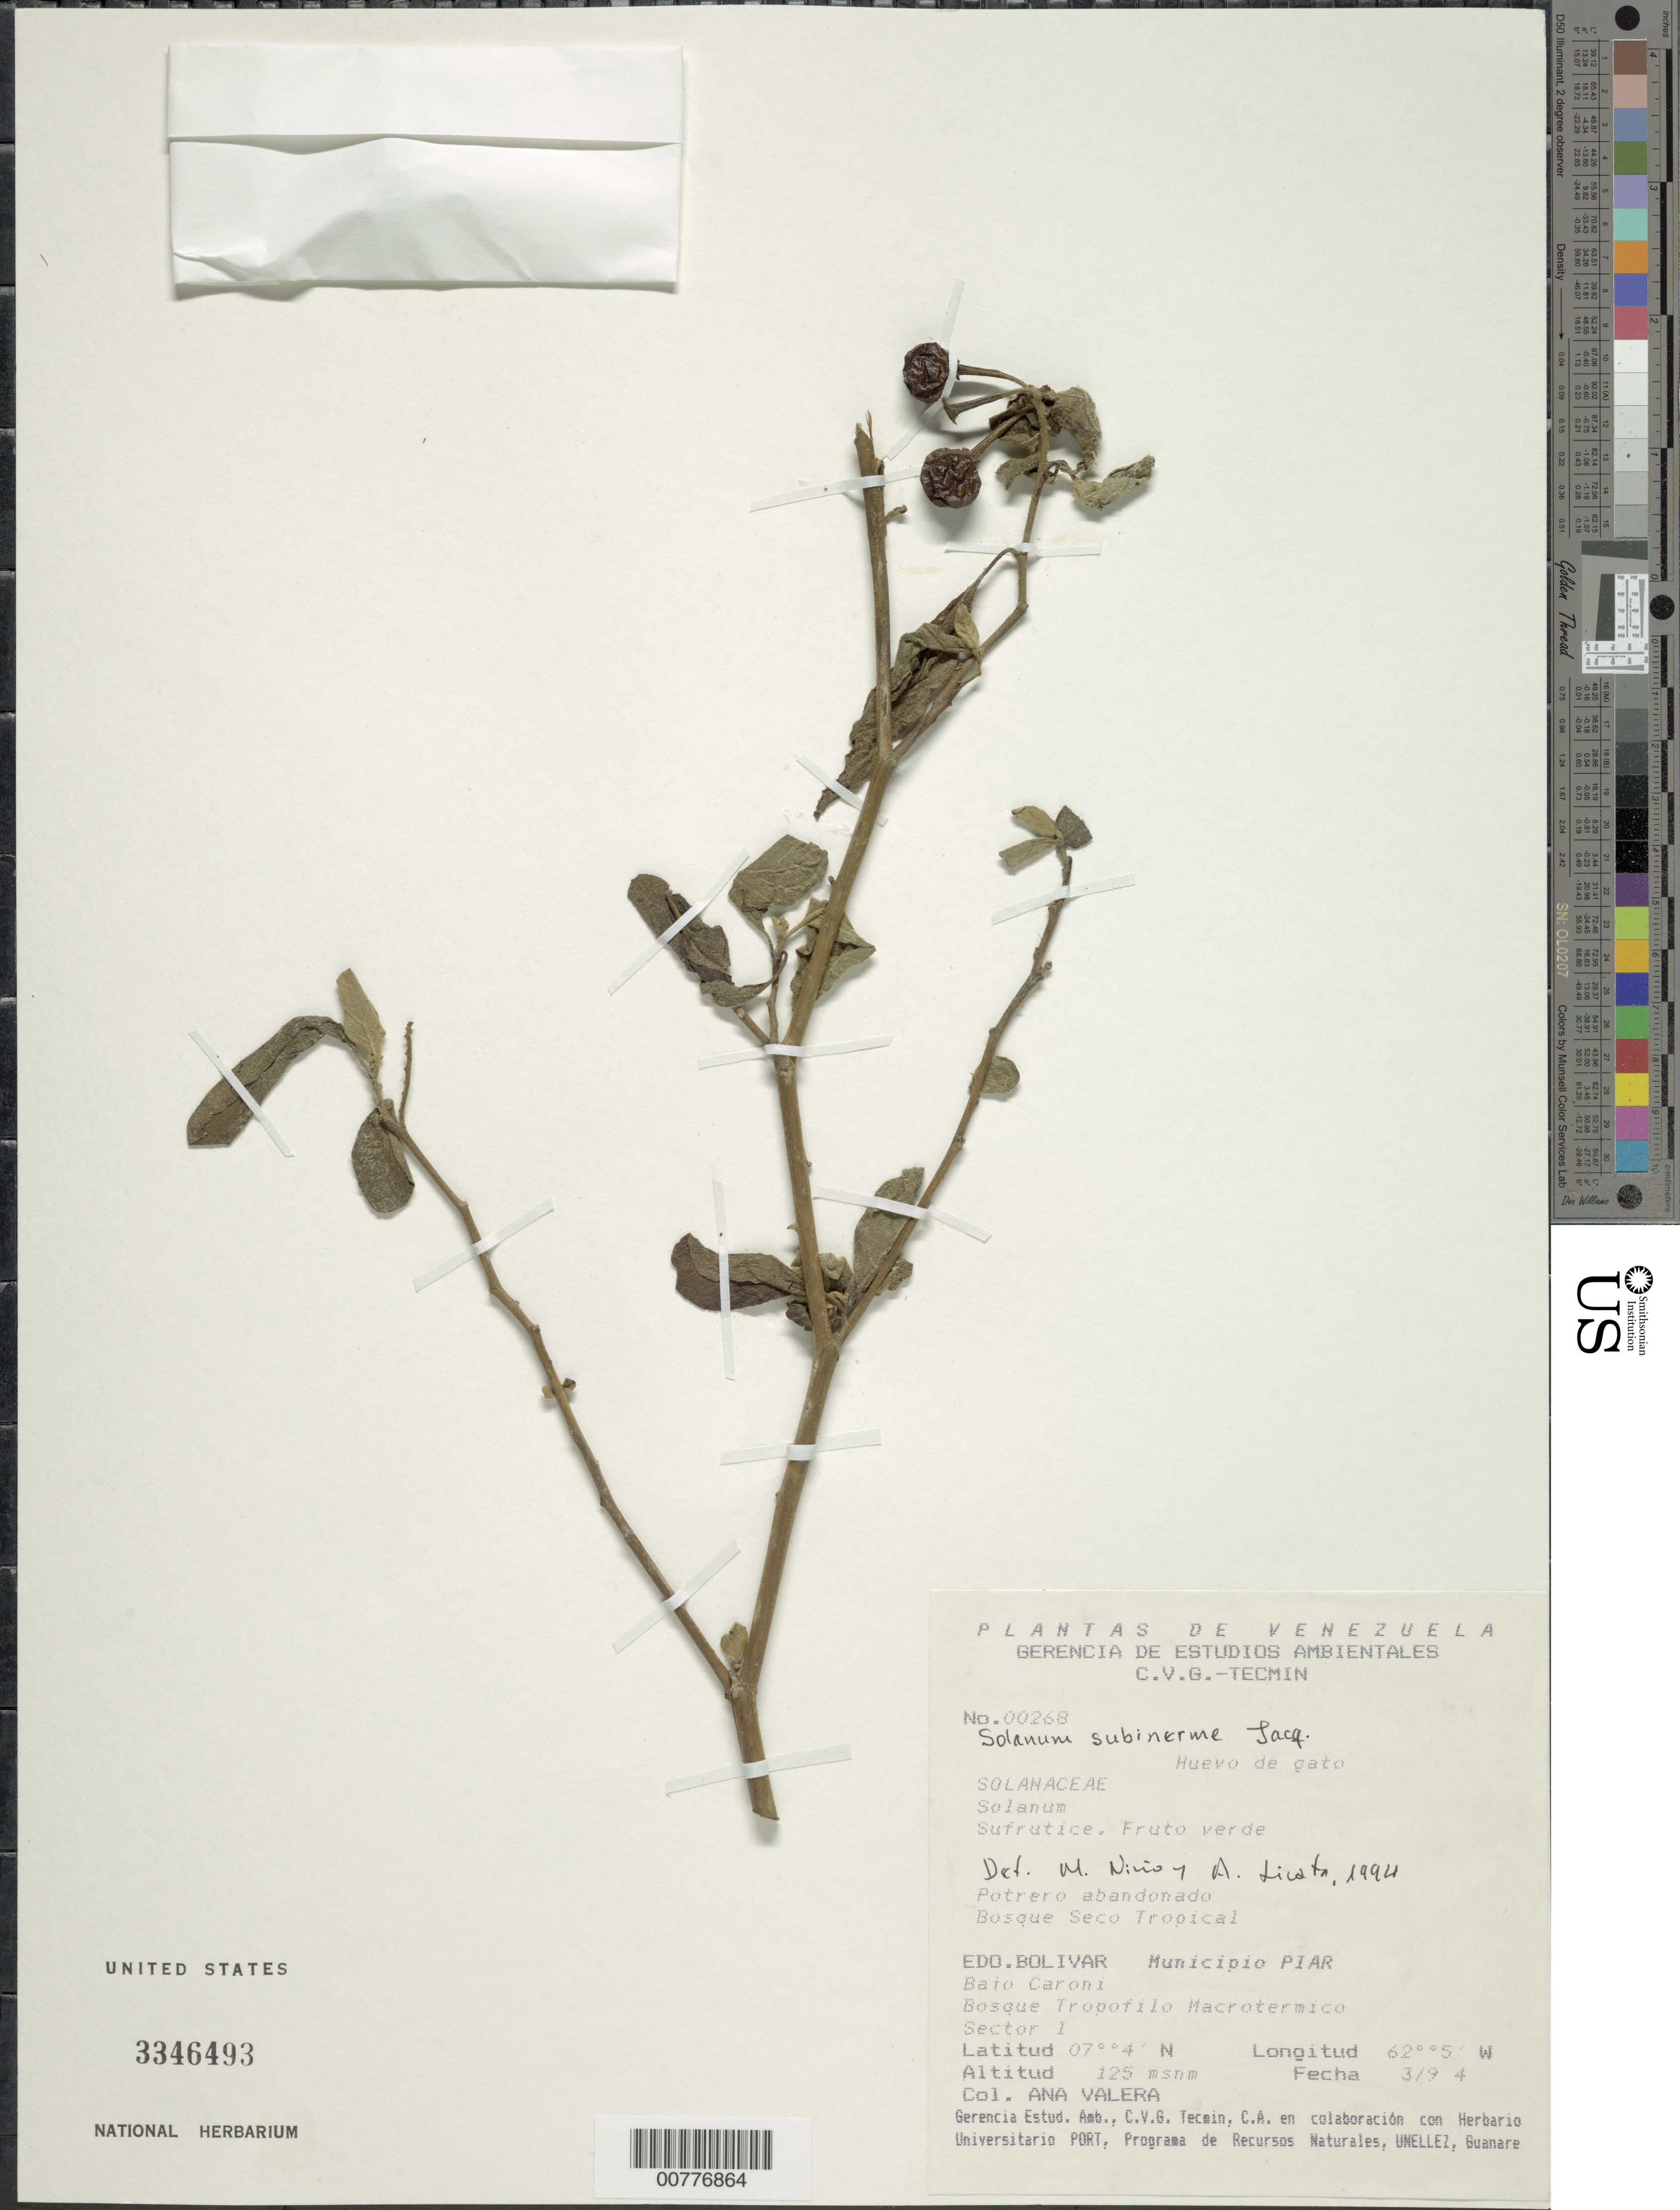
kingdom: Plantae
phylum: Tracheophyta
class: Magnoliopsida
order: Solanales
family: Solanaceae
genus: Solanum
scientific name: Solanum subinerme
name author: Jacq.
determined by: Licata, A.; Niño, S. M.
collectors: A. Valera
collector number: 268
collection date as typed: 3 Mar 1994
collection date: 1994-03-03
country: Venezuela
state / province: Bolívar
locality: Mun. Piar, Bajo Caroni, Bosque Tropofilo Macrotermico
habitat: Potrero abandonado; bosque seco tropical.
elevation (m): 125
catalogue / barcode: US 3346493